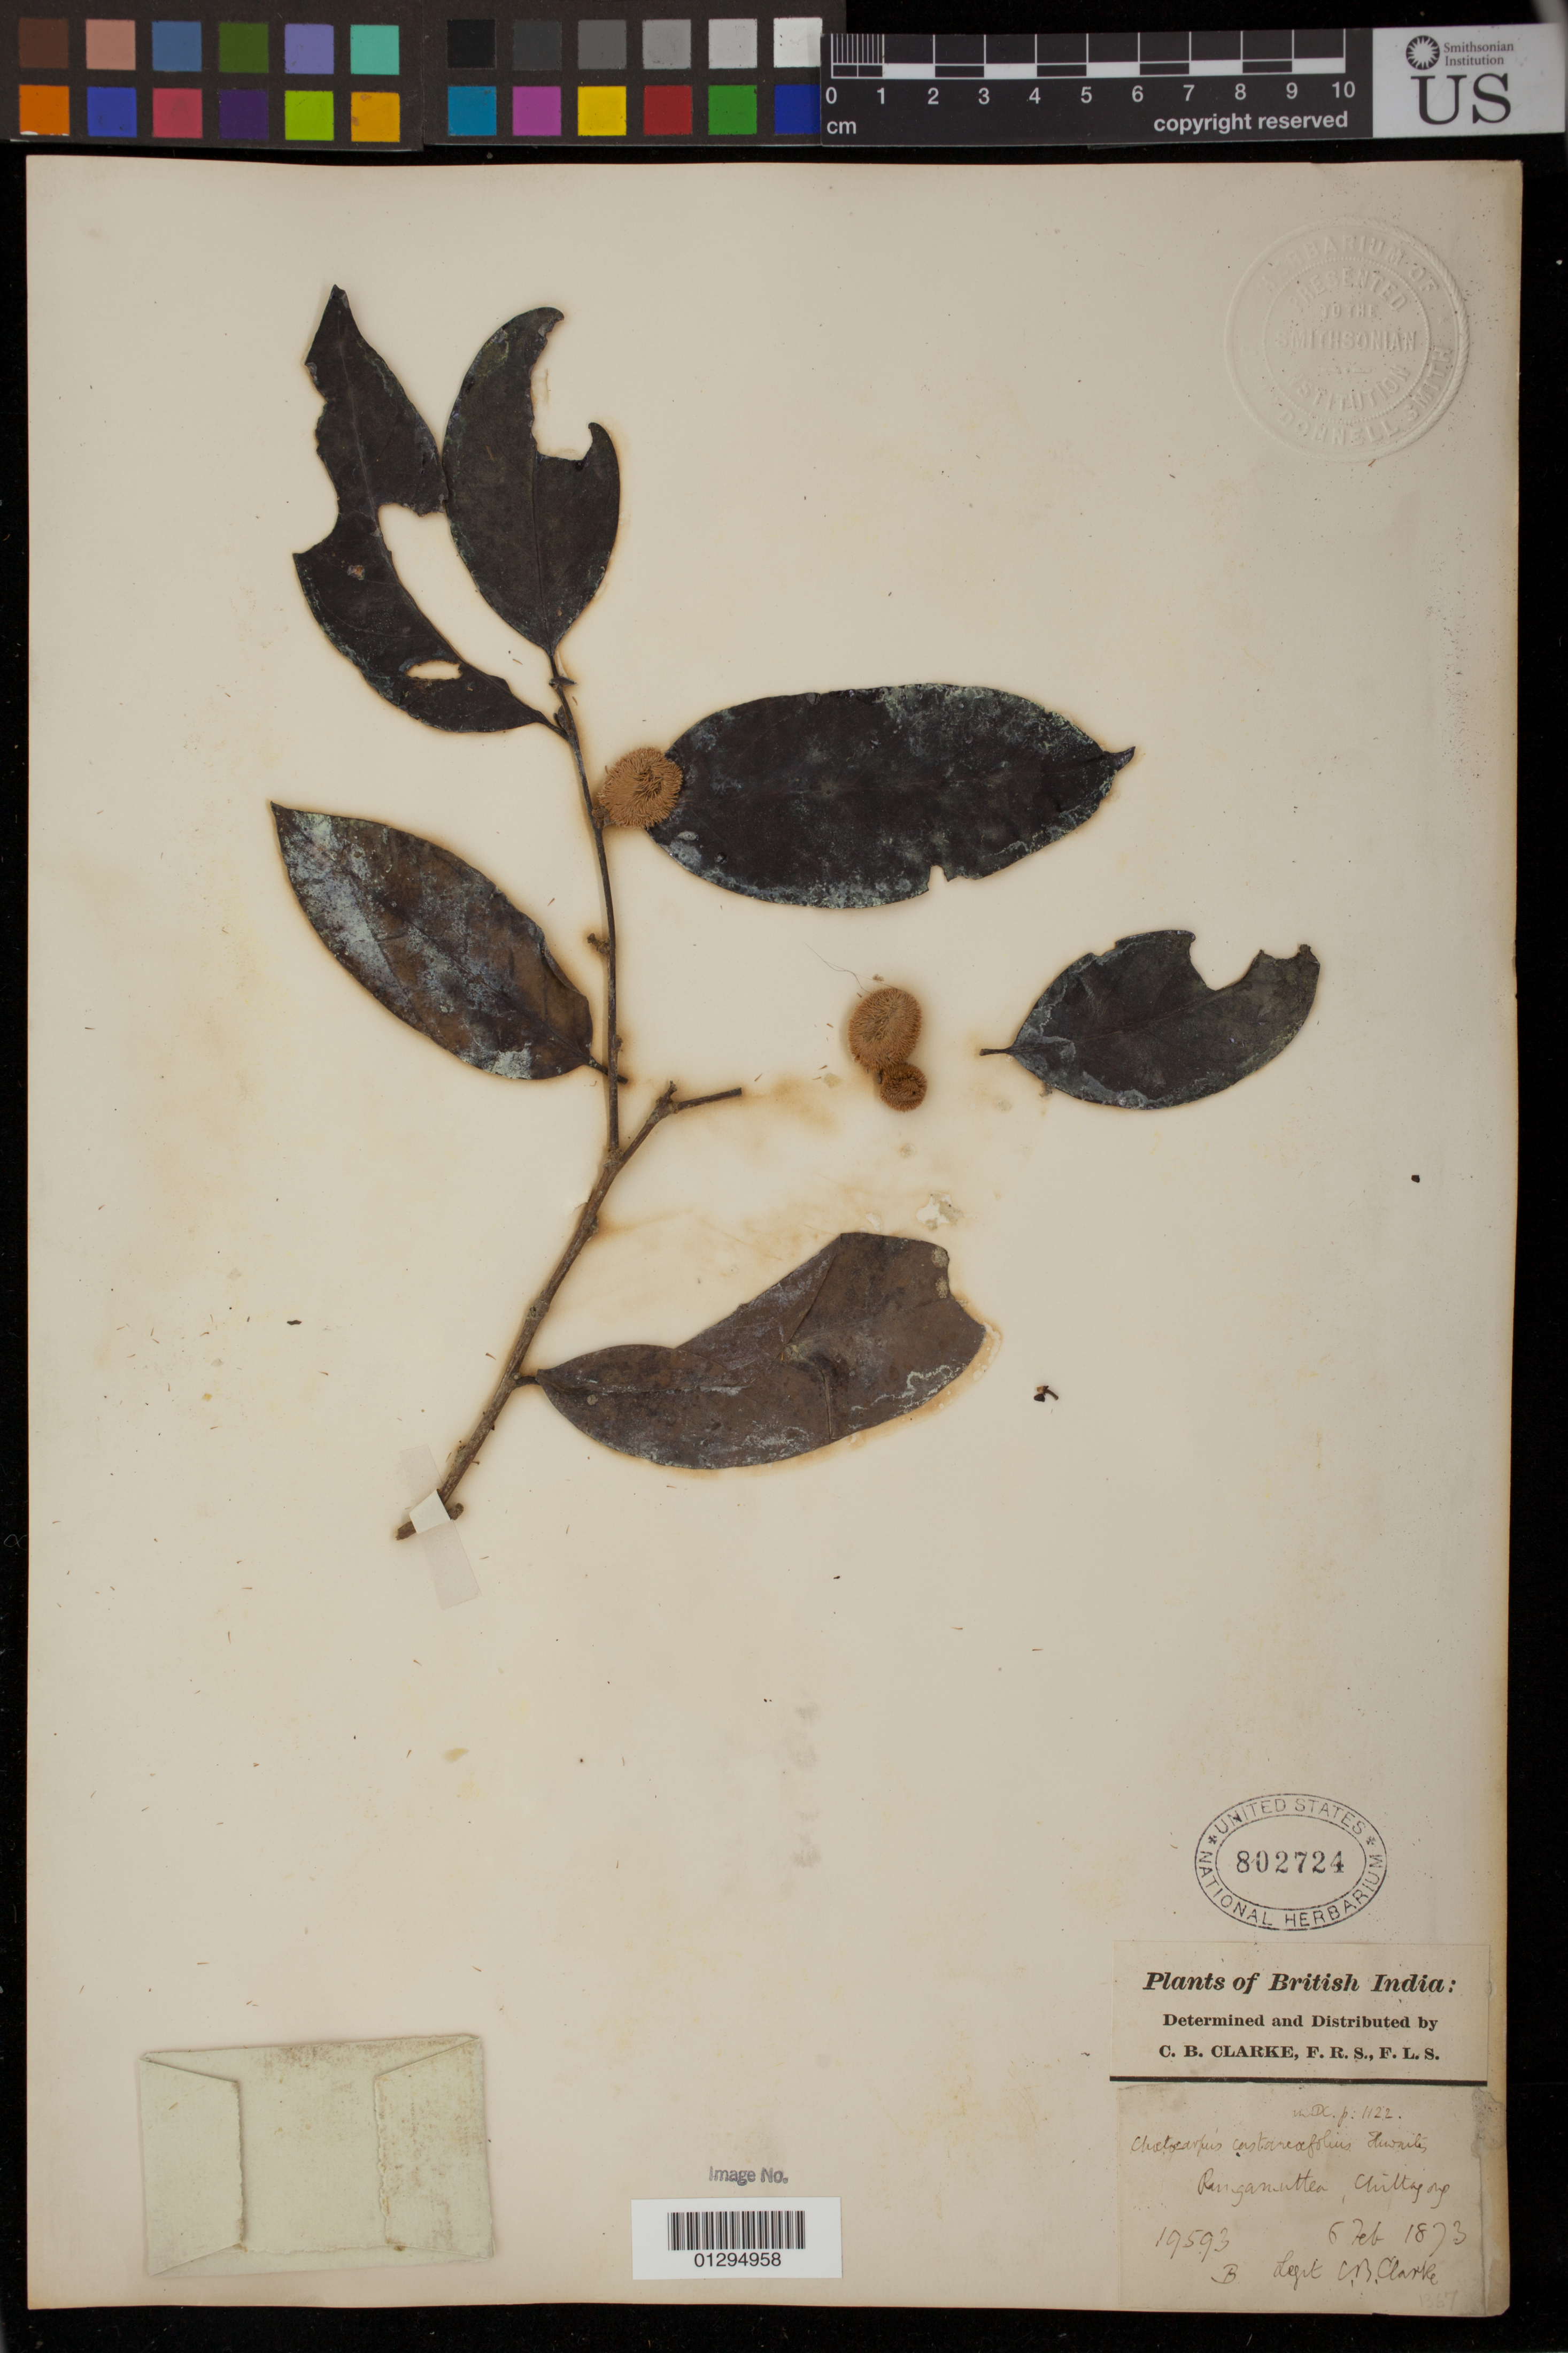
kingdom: Plantae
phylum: Tracheophyta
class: Magnoliopsida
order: Malpighiales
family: Peraceae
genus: Chaetocarpus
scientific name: Chaetocarpus castanocarpus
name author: (Roxb.) Thwaites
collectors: C. B. Clarke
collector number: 19593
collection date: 1973-02-06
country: Bangladesh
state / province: Chittagong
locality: Rangamattea, Chittagong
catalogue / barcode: US 802724